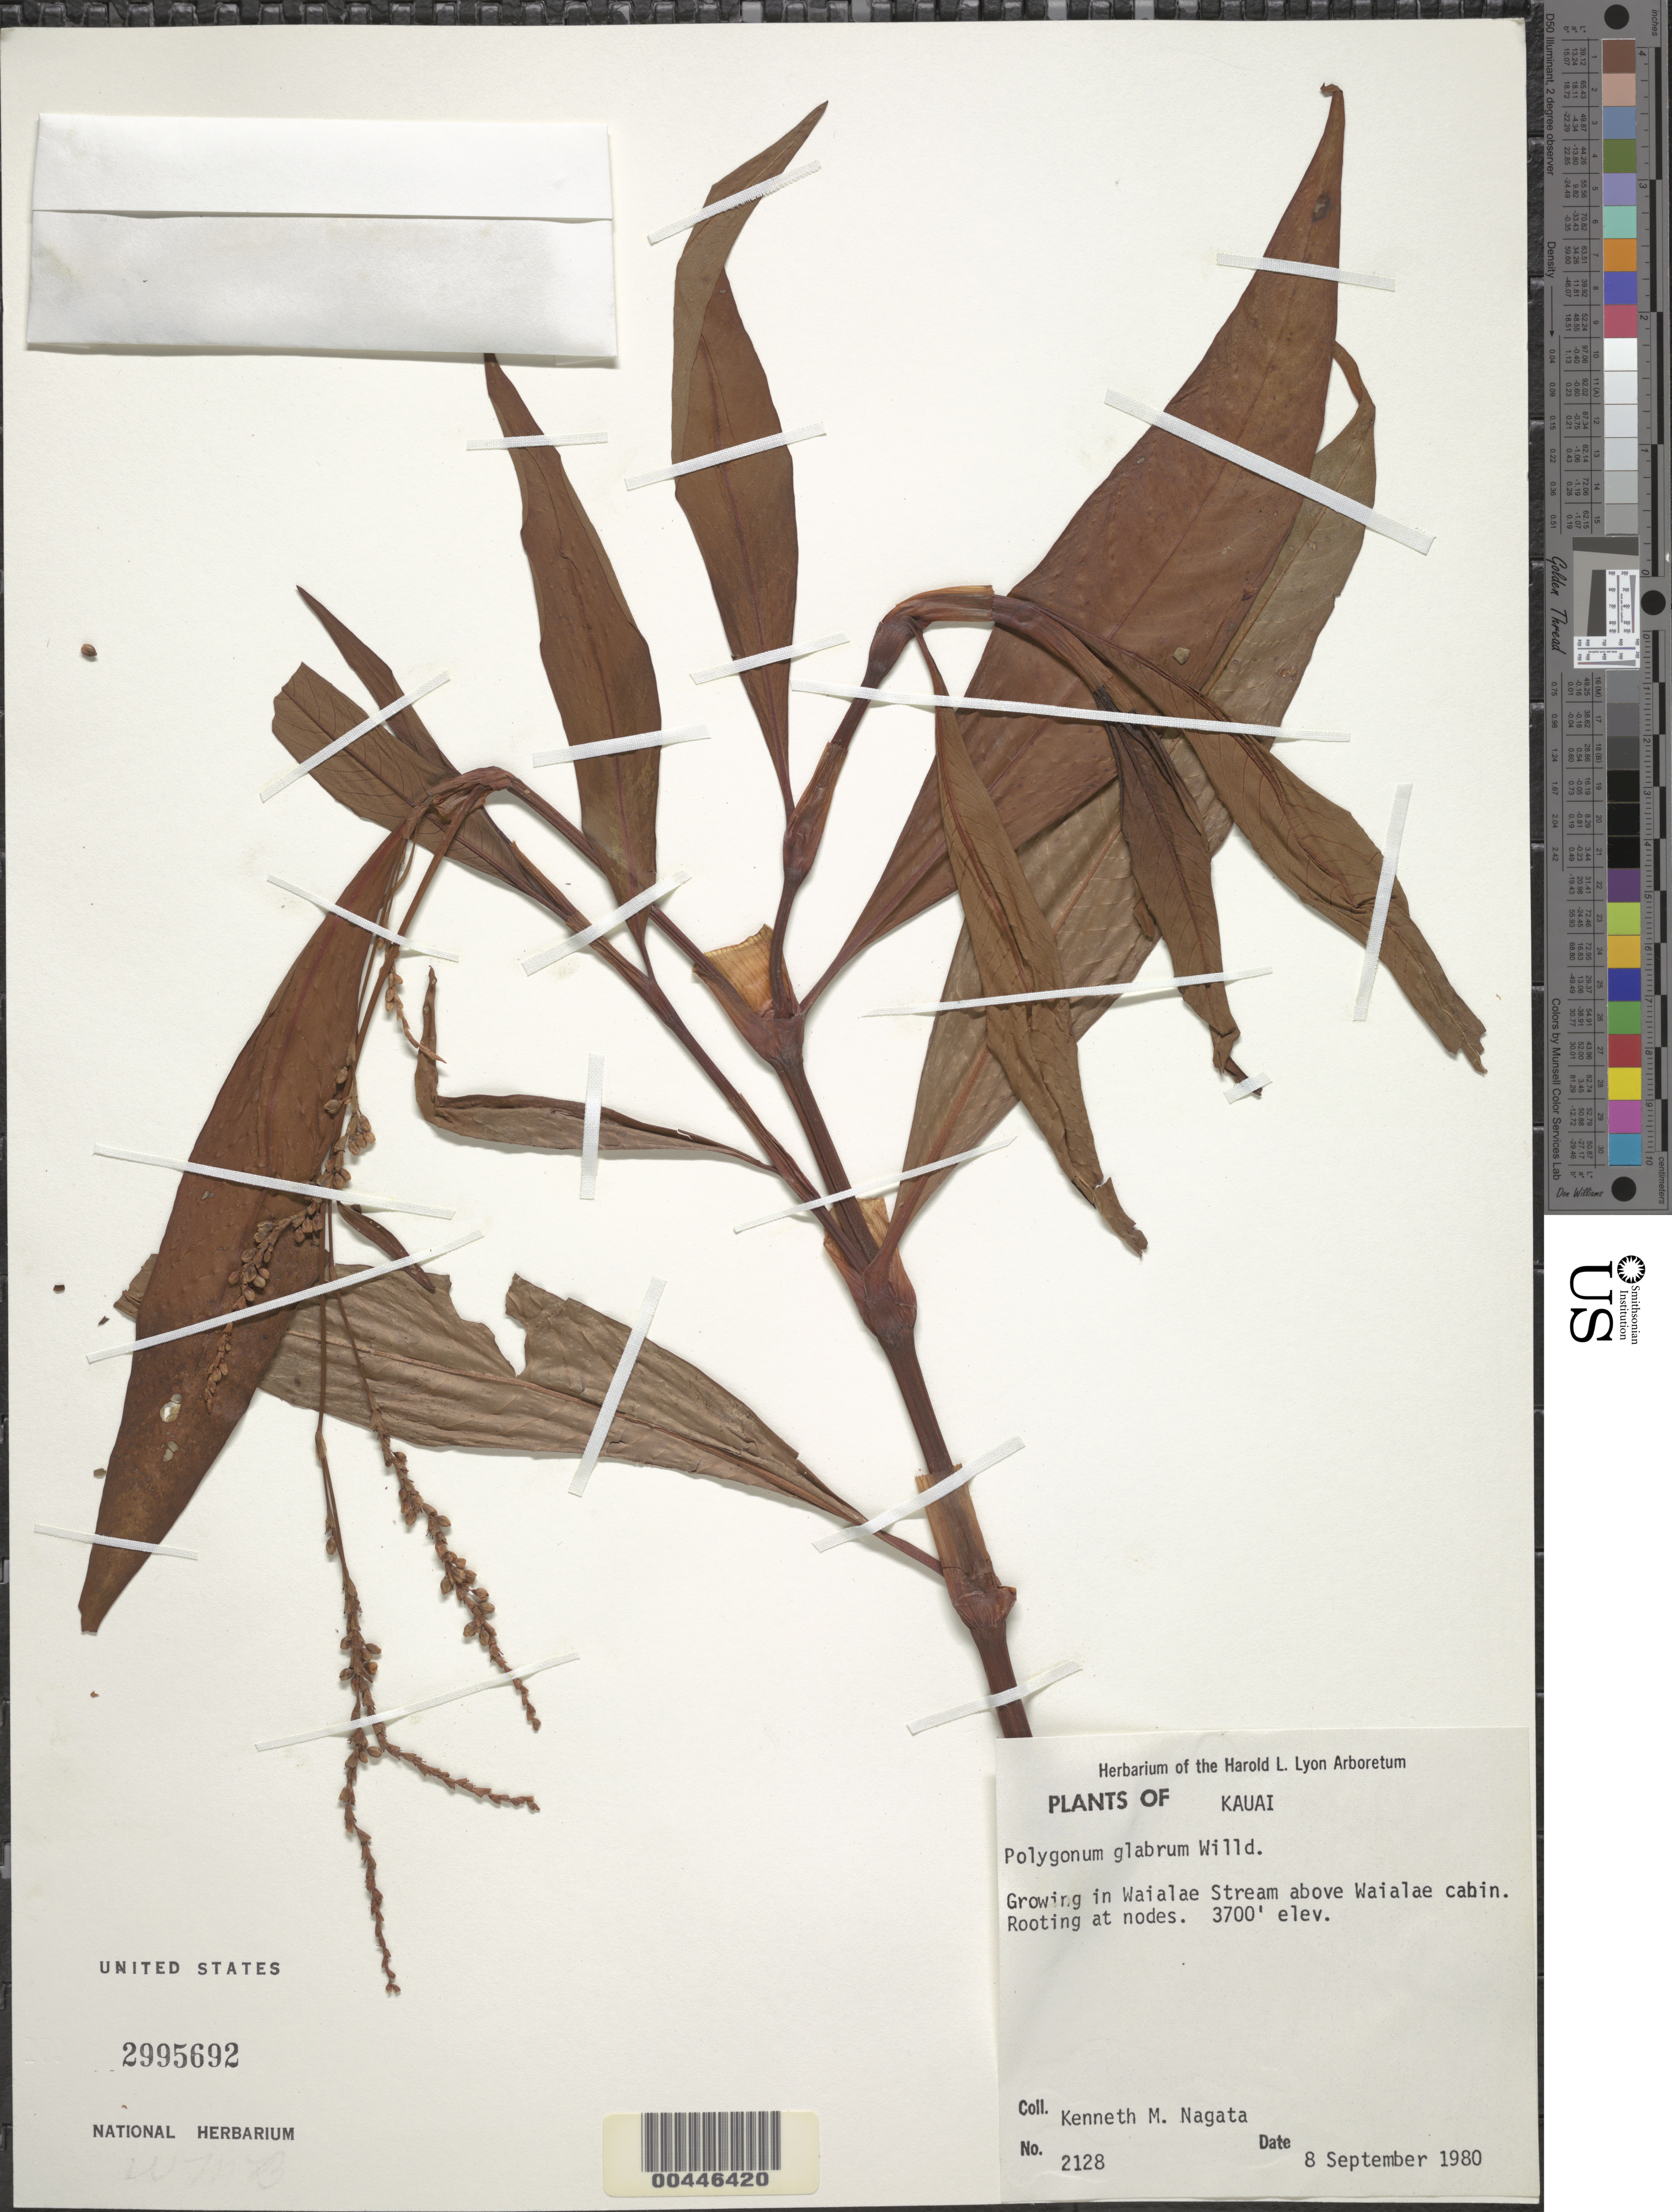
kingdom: Plantae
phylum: Tracheophyta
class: Magnoliopsida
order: Caryophyllales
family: Polygonaceae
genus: Persicaria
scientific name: Persicaria glabra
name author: (Willd.) M. Gómez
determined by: Wagner, W. L., (BOT), Smithsonian Institution - National Museum of Natural History (UNITED STATES)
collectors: K. Nagata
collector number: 2128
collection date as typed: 8 Sep 1980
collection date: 1980-09-08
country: United States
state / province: Hawaii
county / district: Kauai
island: Kaua'i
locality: Waialae Stream above Waialae cabin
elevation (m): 1128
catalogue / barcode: US 2995692